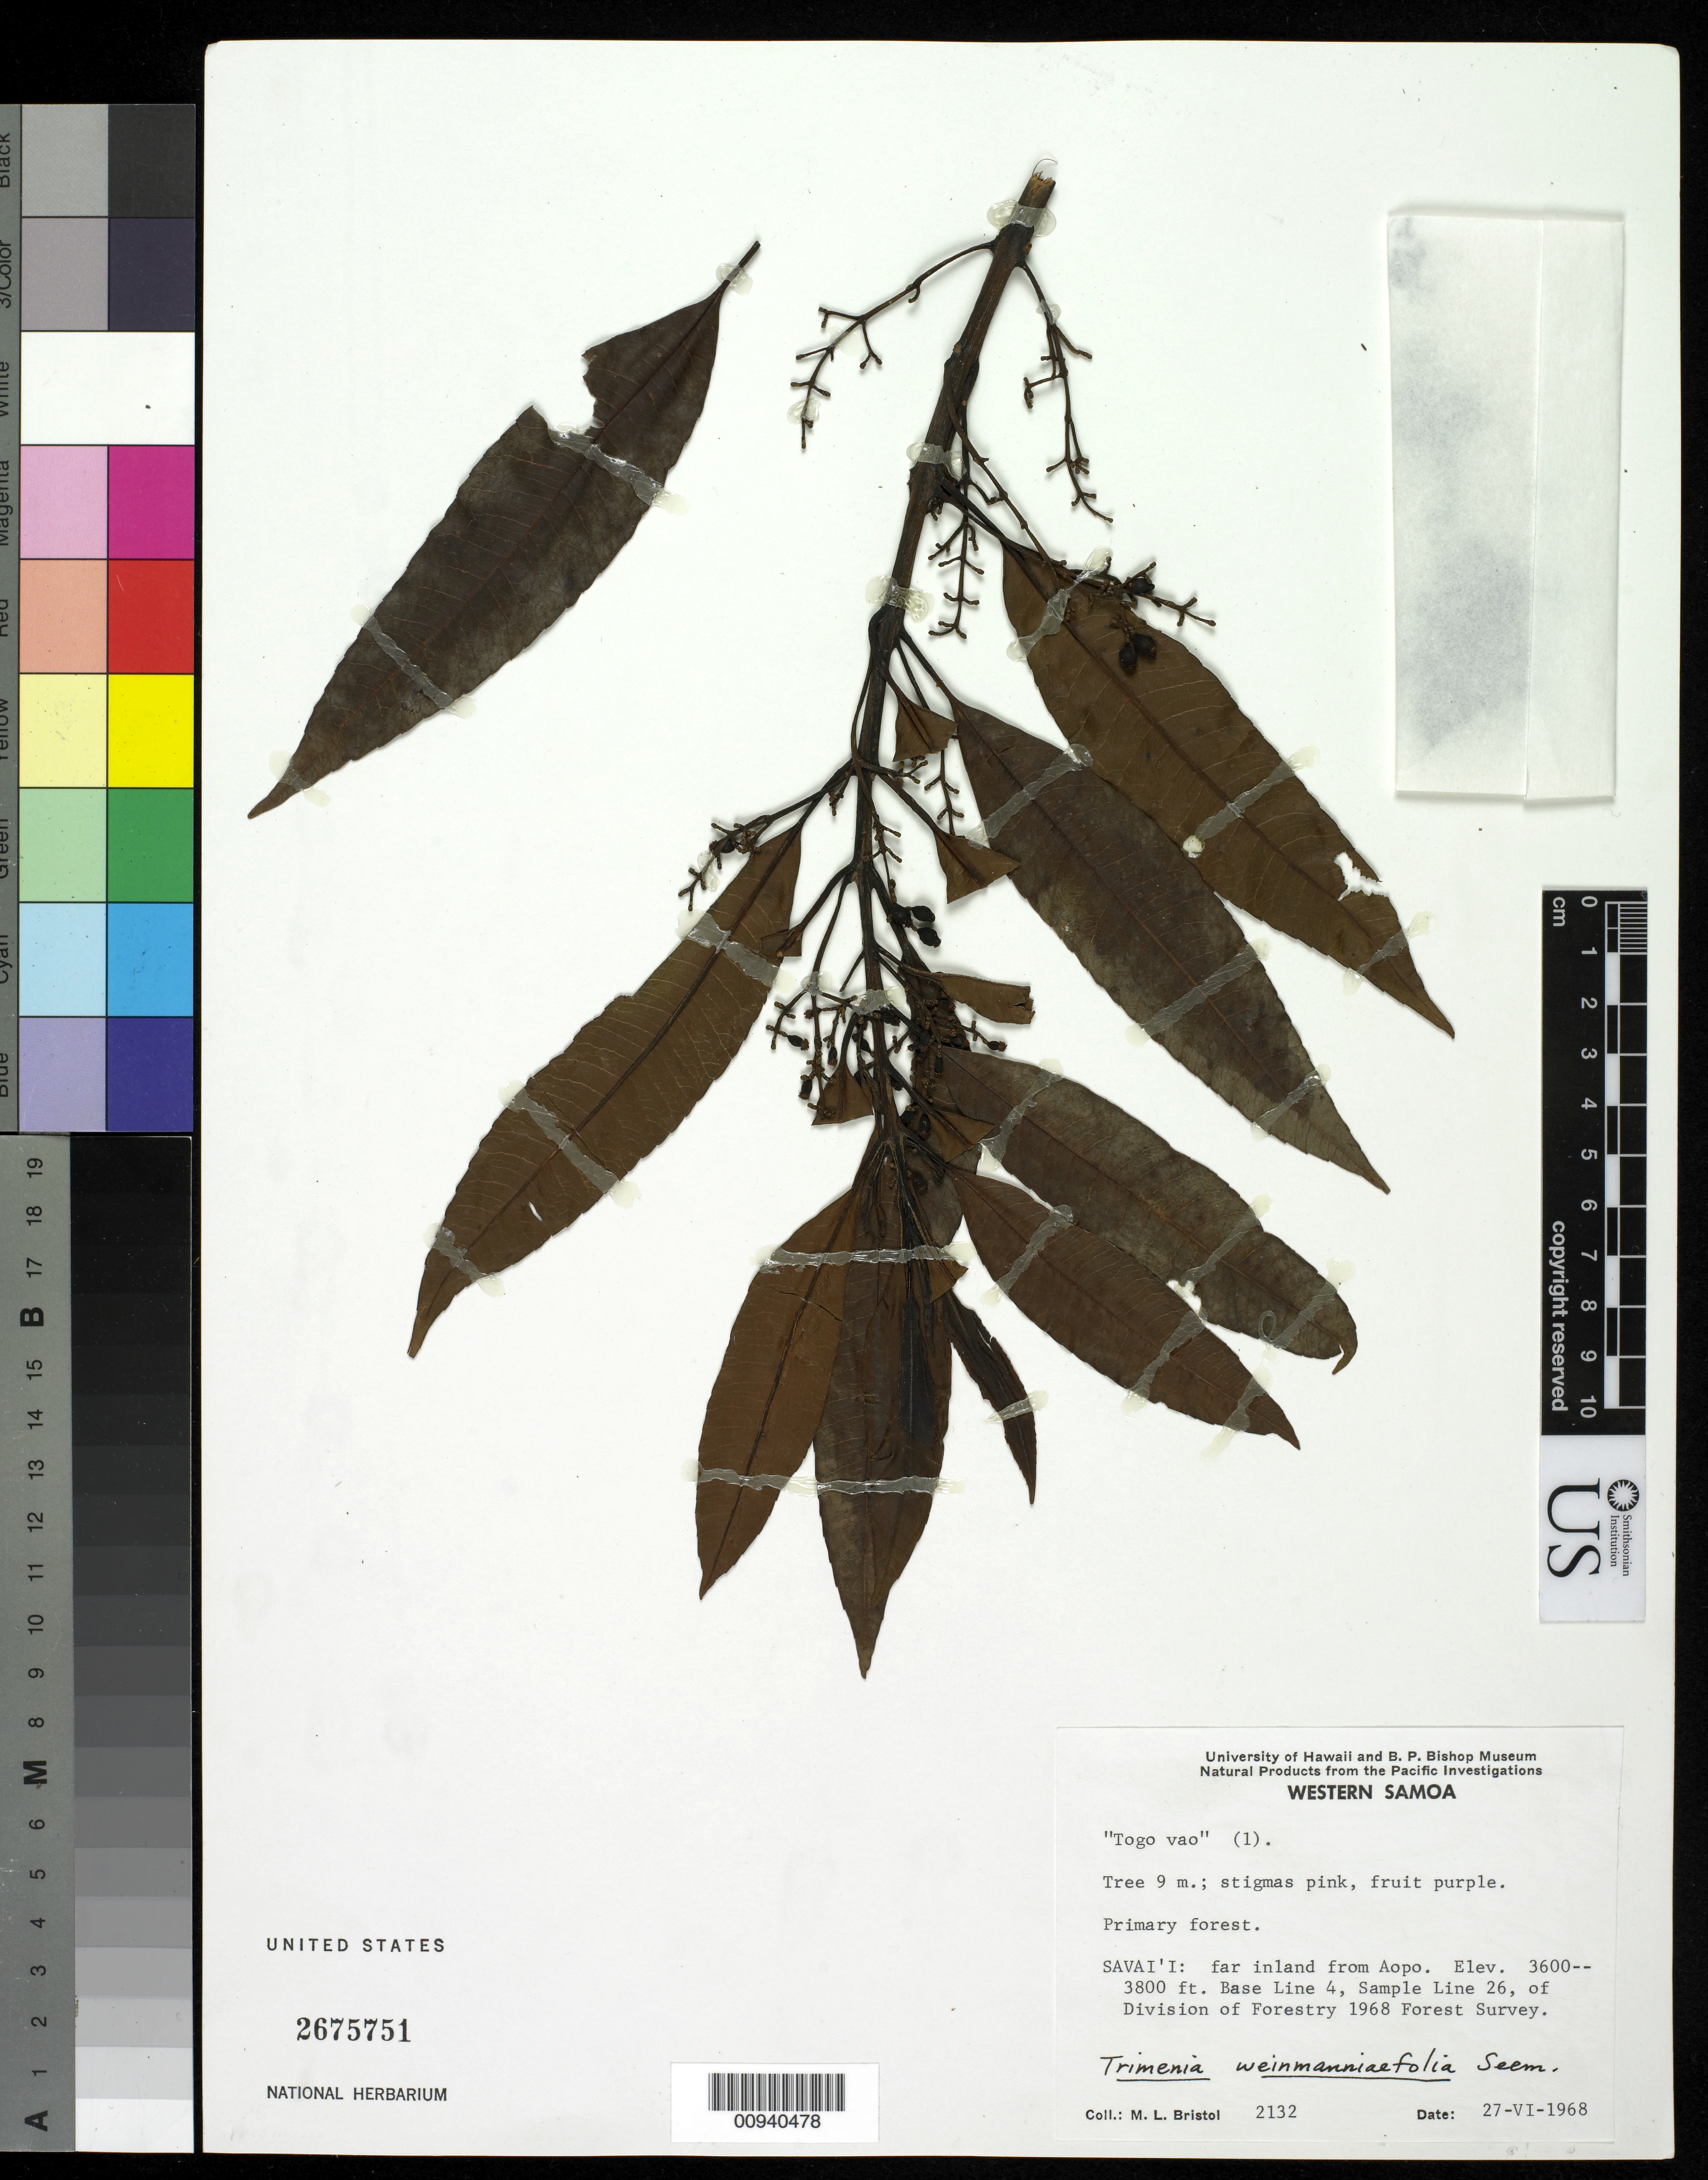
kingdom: Plantae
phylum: Tracheophyta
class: Magnoliopsida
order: Austrobaileyales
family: Trimeniaceae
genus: Trimenia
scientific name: Trimenia weinmanniifolia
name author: Seem.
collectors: M. L. Bristol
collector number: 2132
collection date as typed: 27 Jun 1968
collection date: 1968-06-27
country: Samoa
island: Savai'i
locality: Far inland from Aopo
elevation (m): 3600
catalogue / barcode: US 2675751